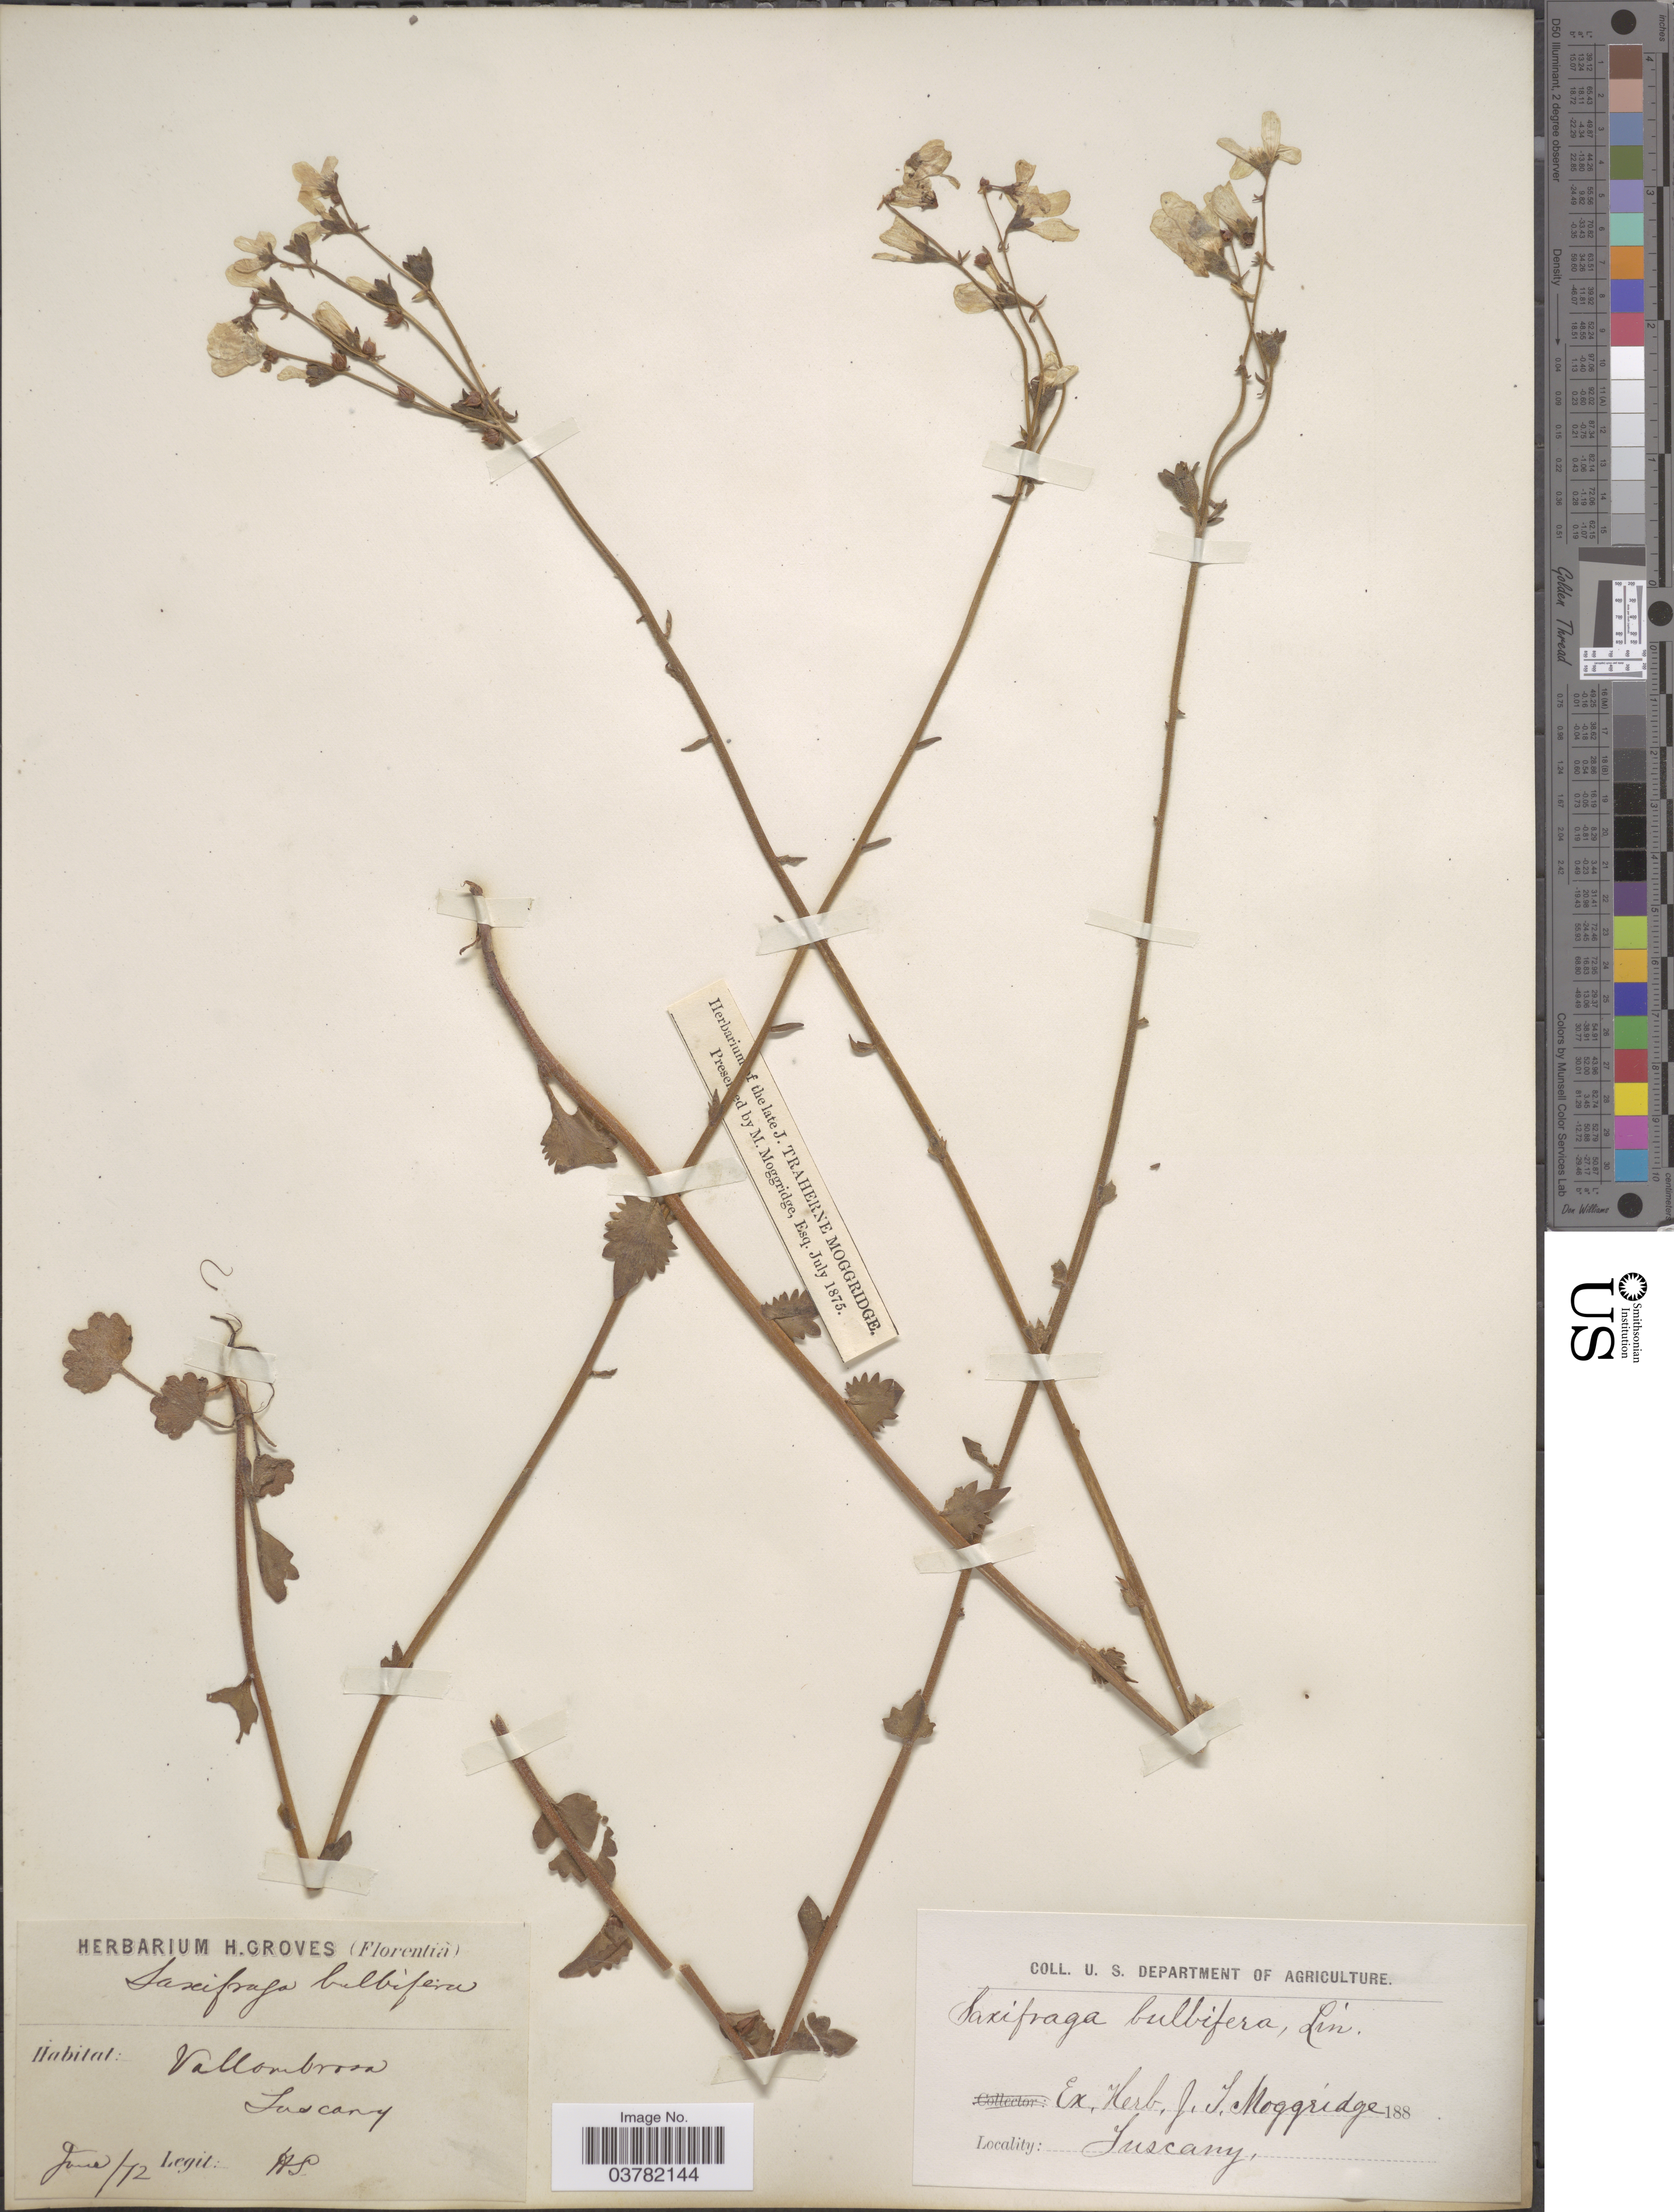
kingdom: Plantae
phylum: Tracheophyta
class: Magnoliopsida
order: Saxifragales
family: Saxifragaceae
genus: Saxifraga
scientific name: Saxifraga bulbifera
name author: L.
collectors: H. Groves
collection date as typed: Transcribed d/m/y: /6/72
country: Italy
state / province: Tuscany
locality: Vallombrosa.